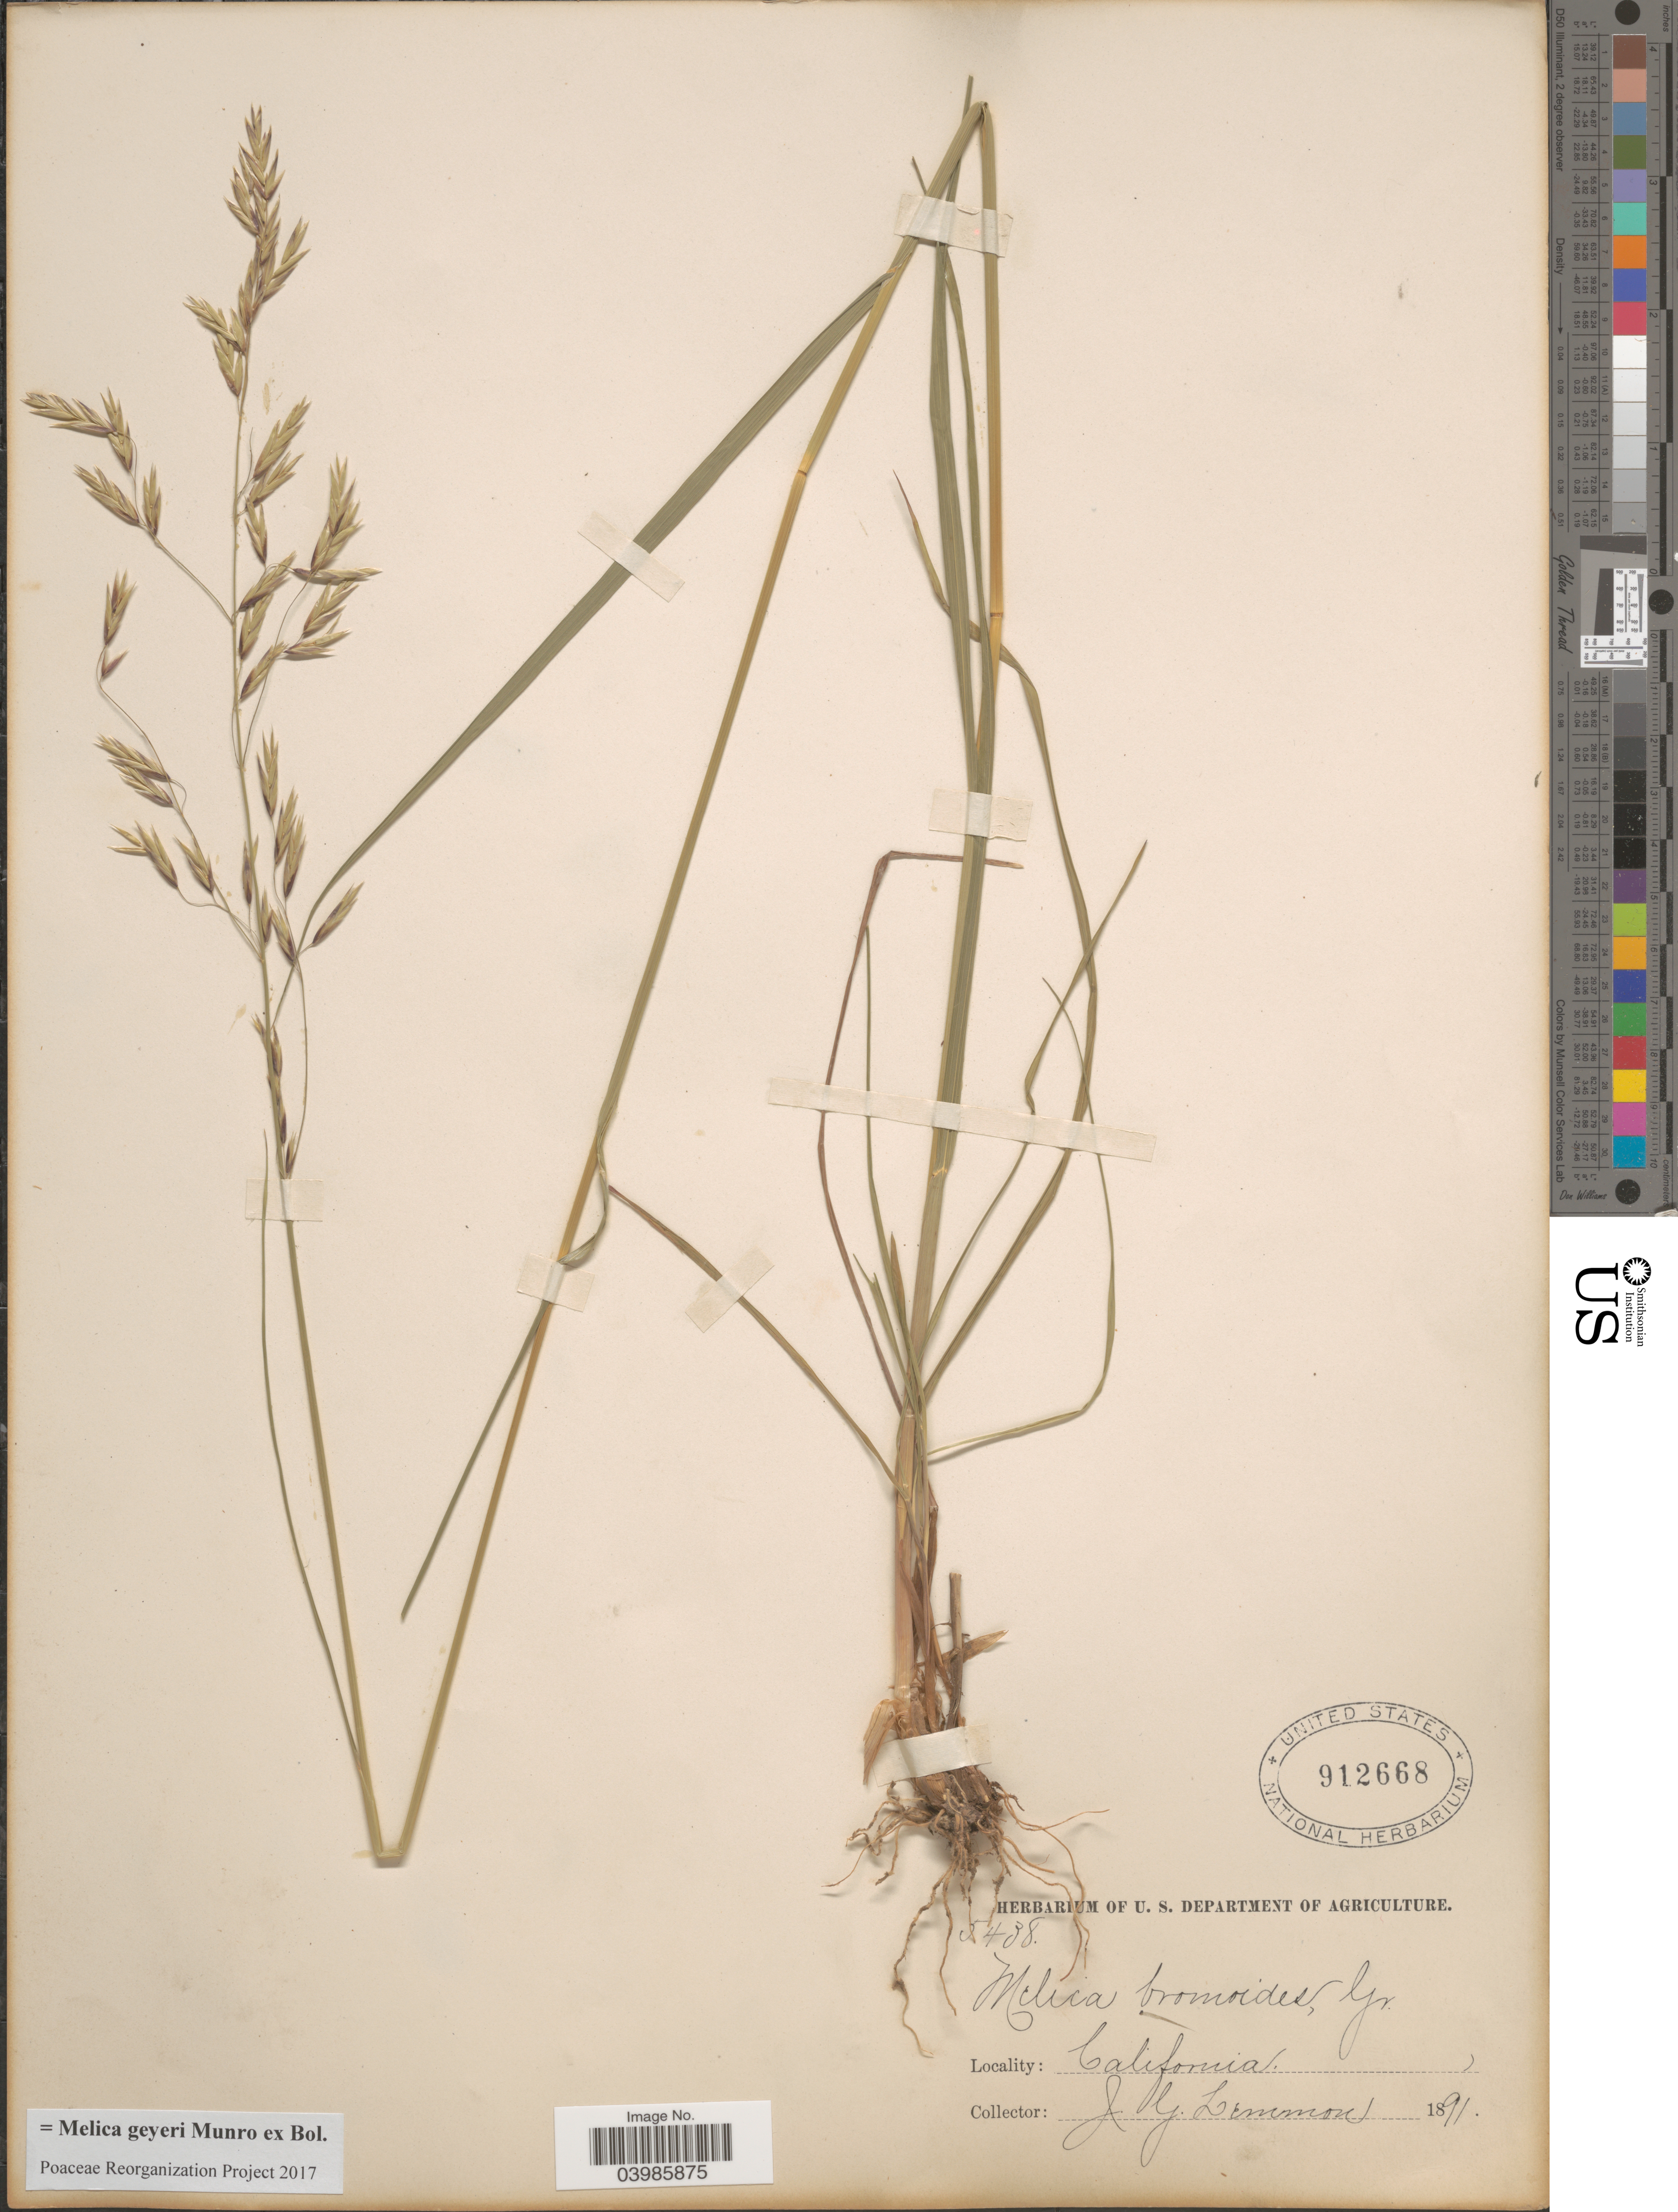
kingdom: Plantae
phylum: Tracheophyta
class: Liliopsida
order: Poales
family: Poaceae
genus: Melica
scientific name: Melica geyeri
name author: Munro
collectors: J. Lemmon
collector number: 5438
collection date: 1891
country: United States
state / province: California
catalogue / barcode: US 912668